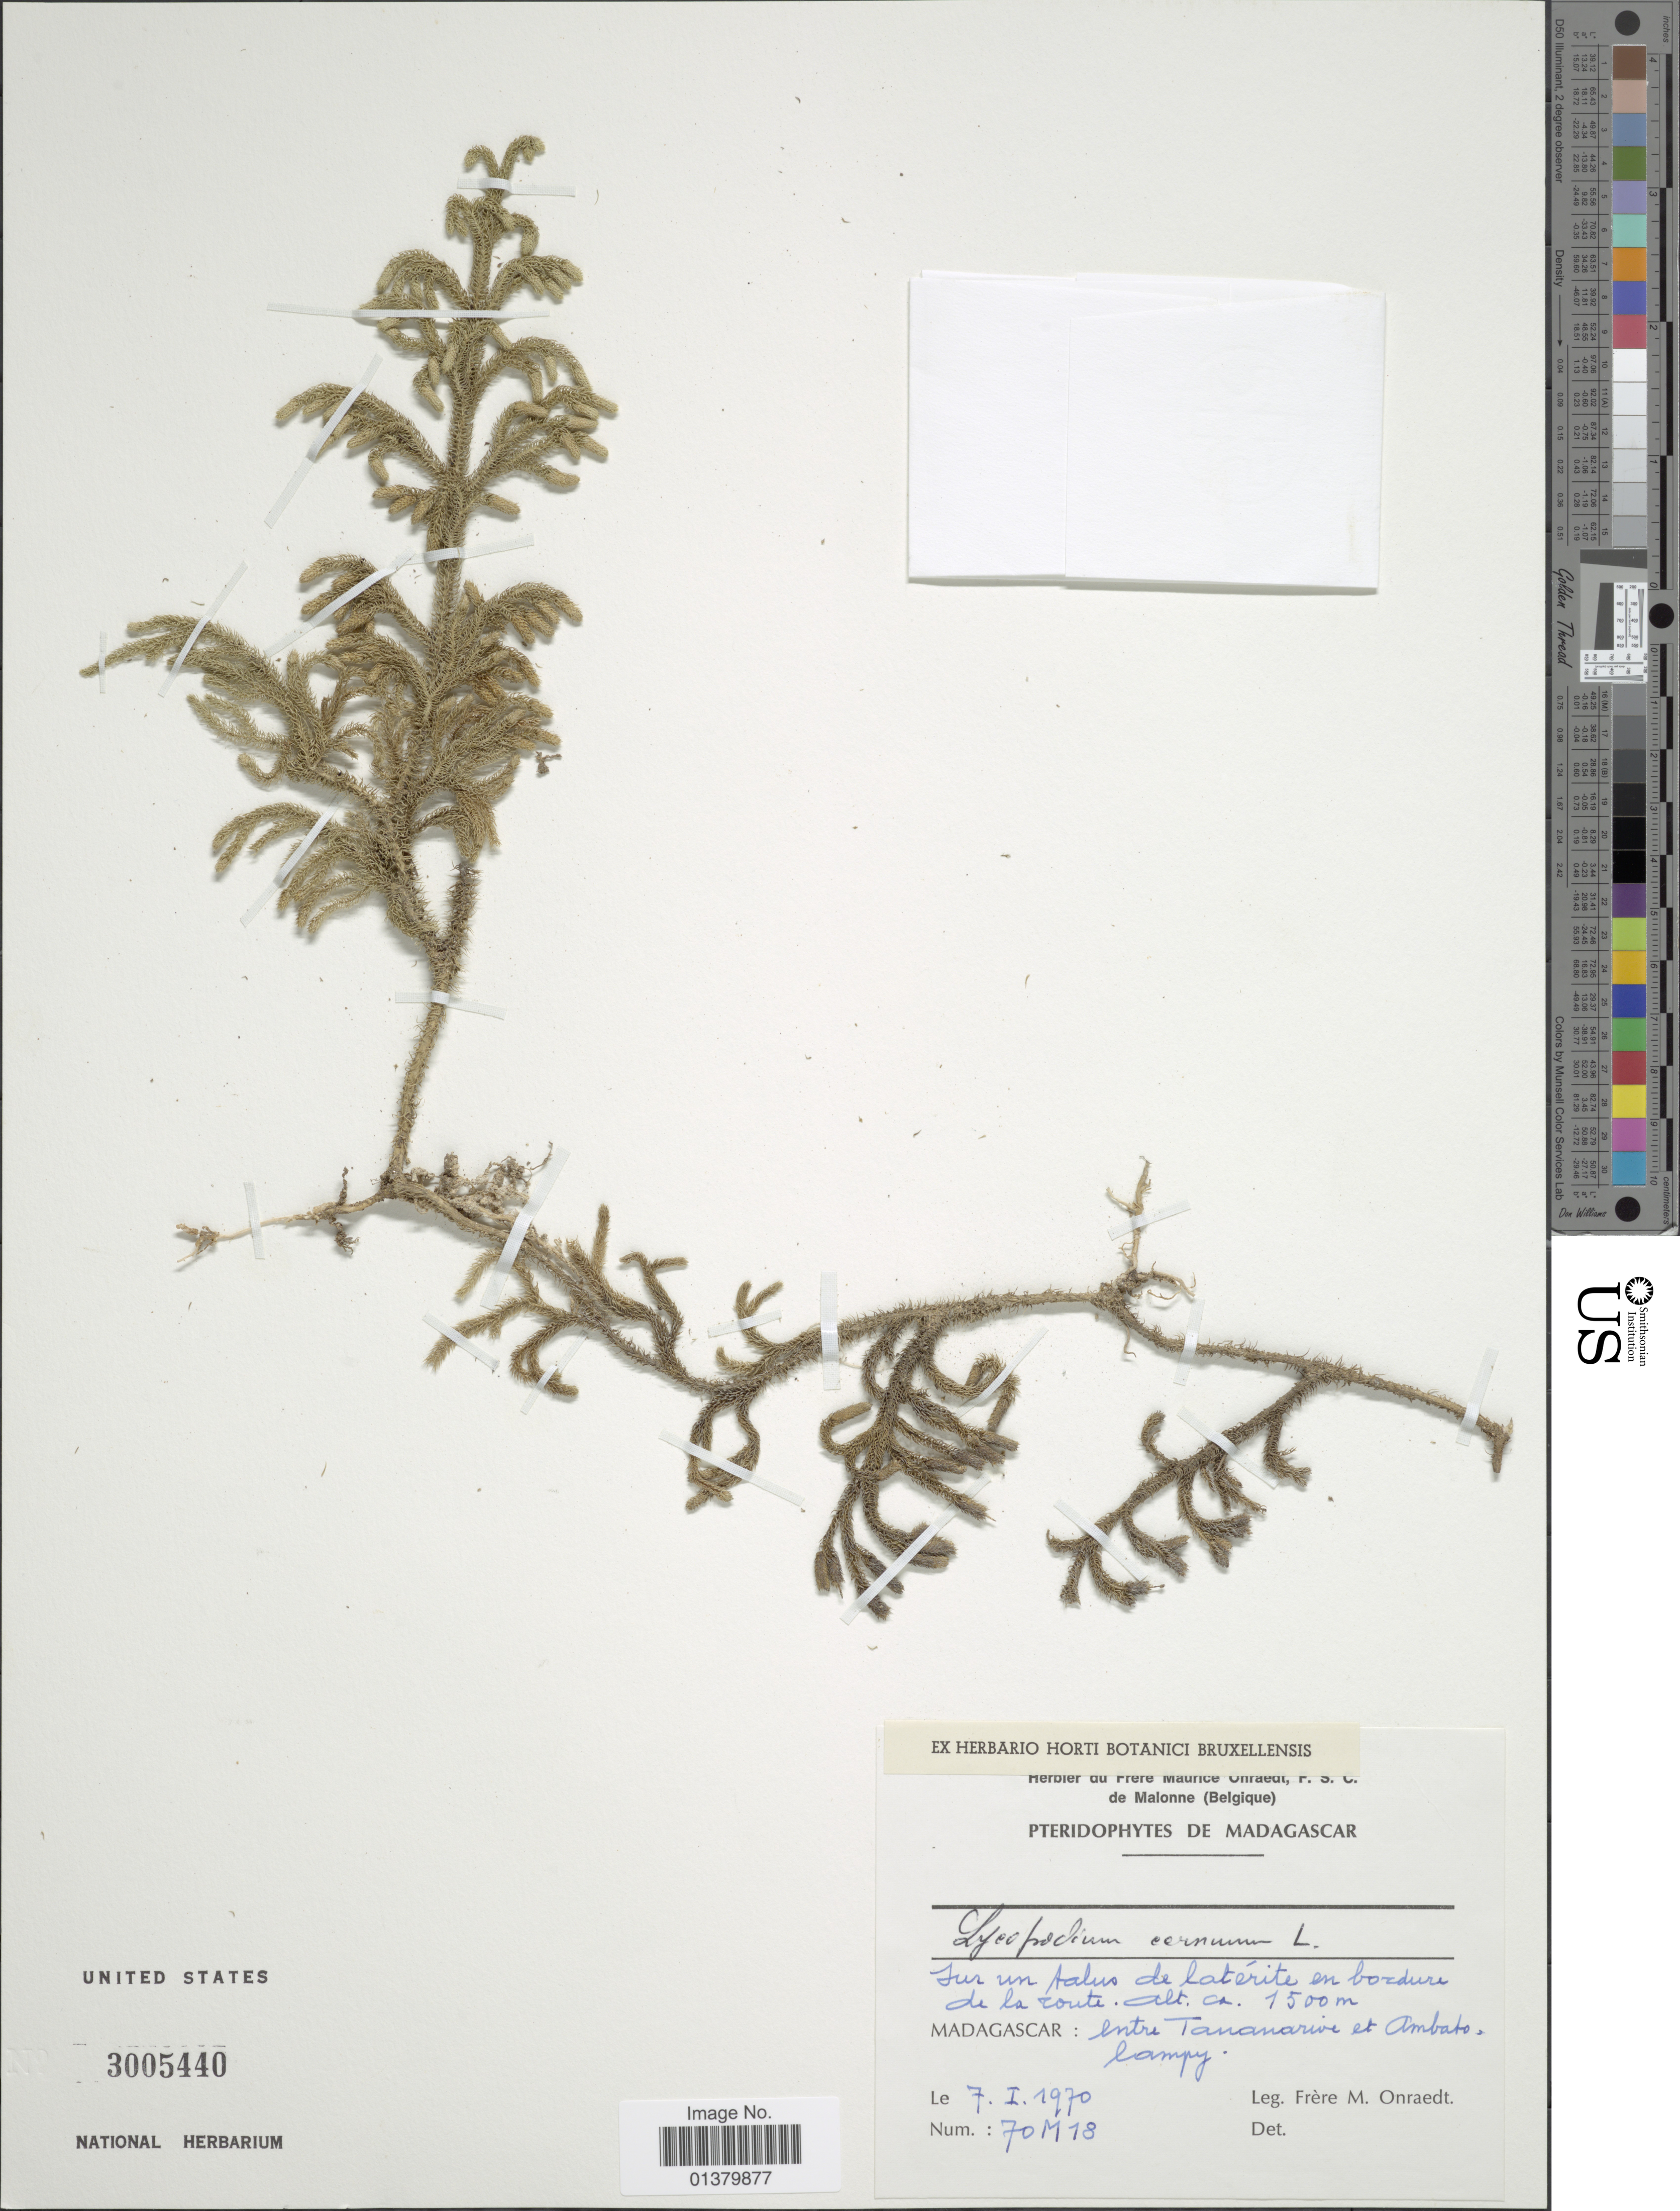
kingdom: Plantae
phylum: Tracheophyta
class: Lycopodiopsida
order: Lycopodiales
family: Lycopodiaceae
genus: Palhinhaea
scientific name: Palhinhaea cernua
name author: (L.) Vasc. & Franco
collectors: F. Onraedt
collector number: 70 M 18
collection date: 1970-01-07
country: Madagascar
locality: Sur un talus latérite en bordure de la route, Entre Tananarive et Ambatolampy.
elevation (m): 1500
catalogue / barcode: US 3005440